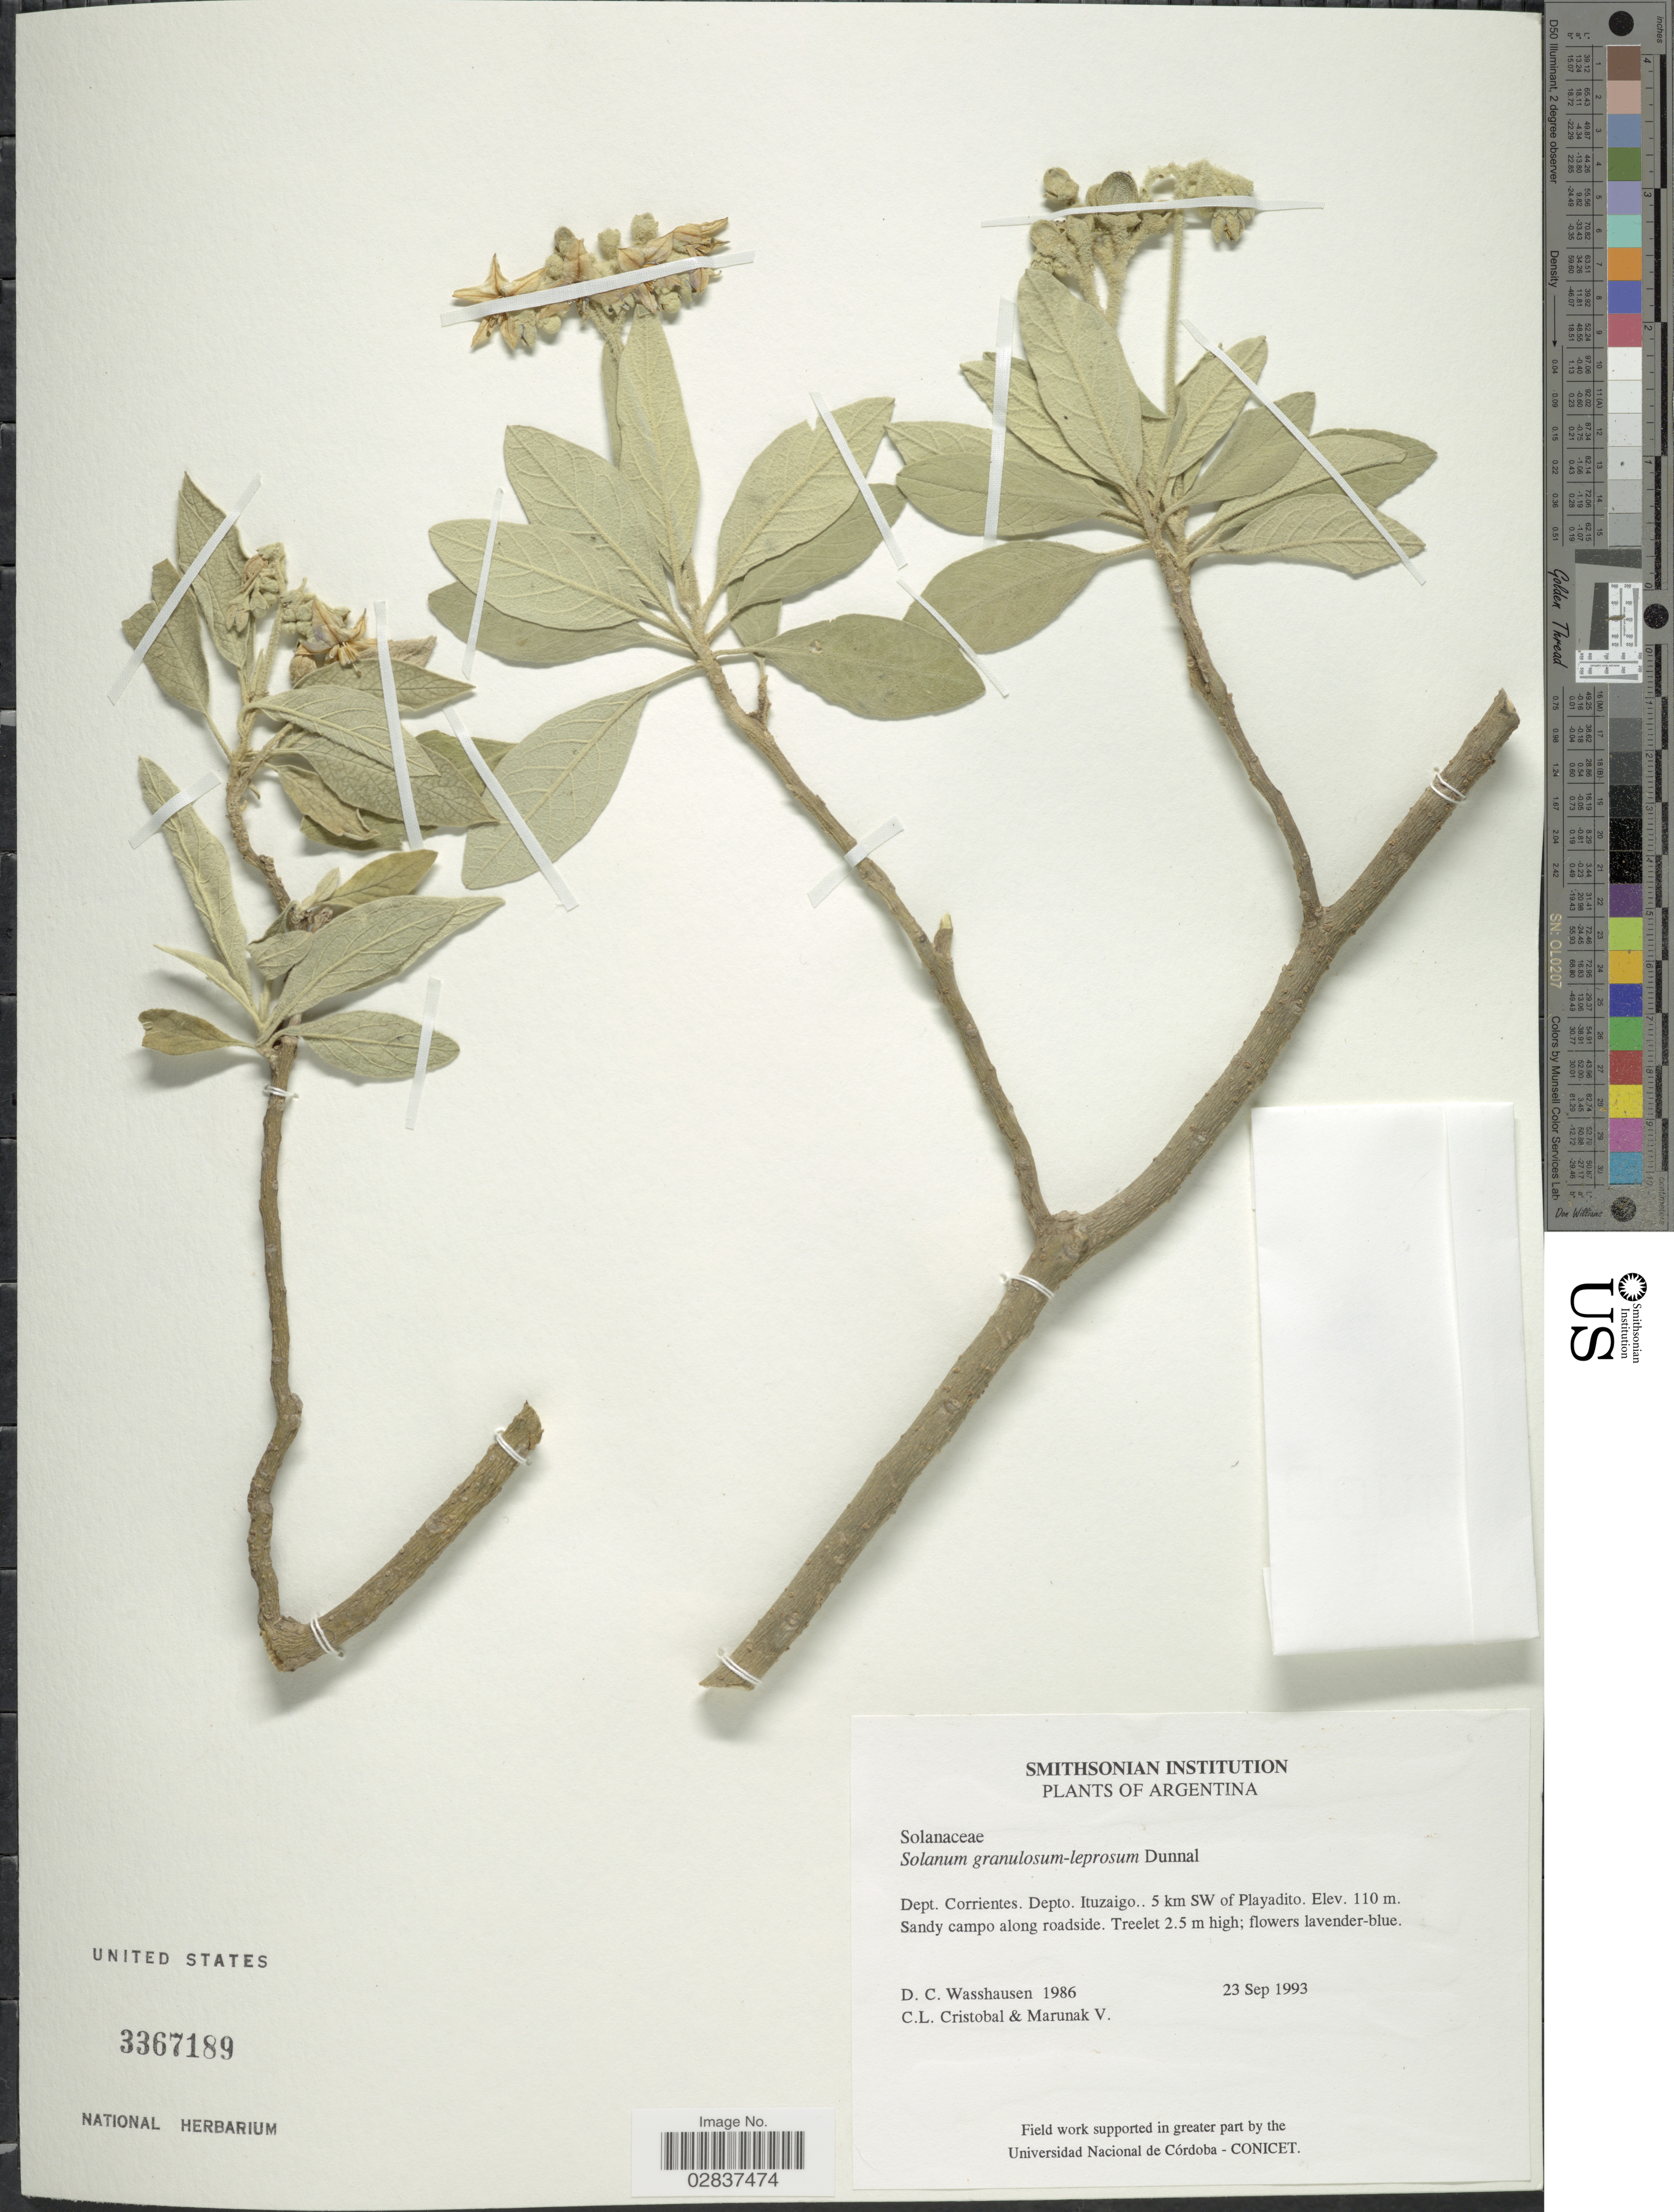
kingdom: Plantae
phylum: Tracheophyta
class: Magnoliopsida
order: Solanales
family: Solanaceae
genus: Solanum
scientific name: Solanum granuloso-leprosum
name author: Dunal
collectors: D. C. Wasshausen, C. L. Cristóbal & V. Marunak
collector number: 1986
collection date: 1993-09-23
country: Argentina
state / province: Corrientes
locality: Dept. Corrientes. Depto. Ituzaigo.. 5 km SW of Playadito.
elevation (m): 110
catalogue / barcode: US 3367189